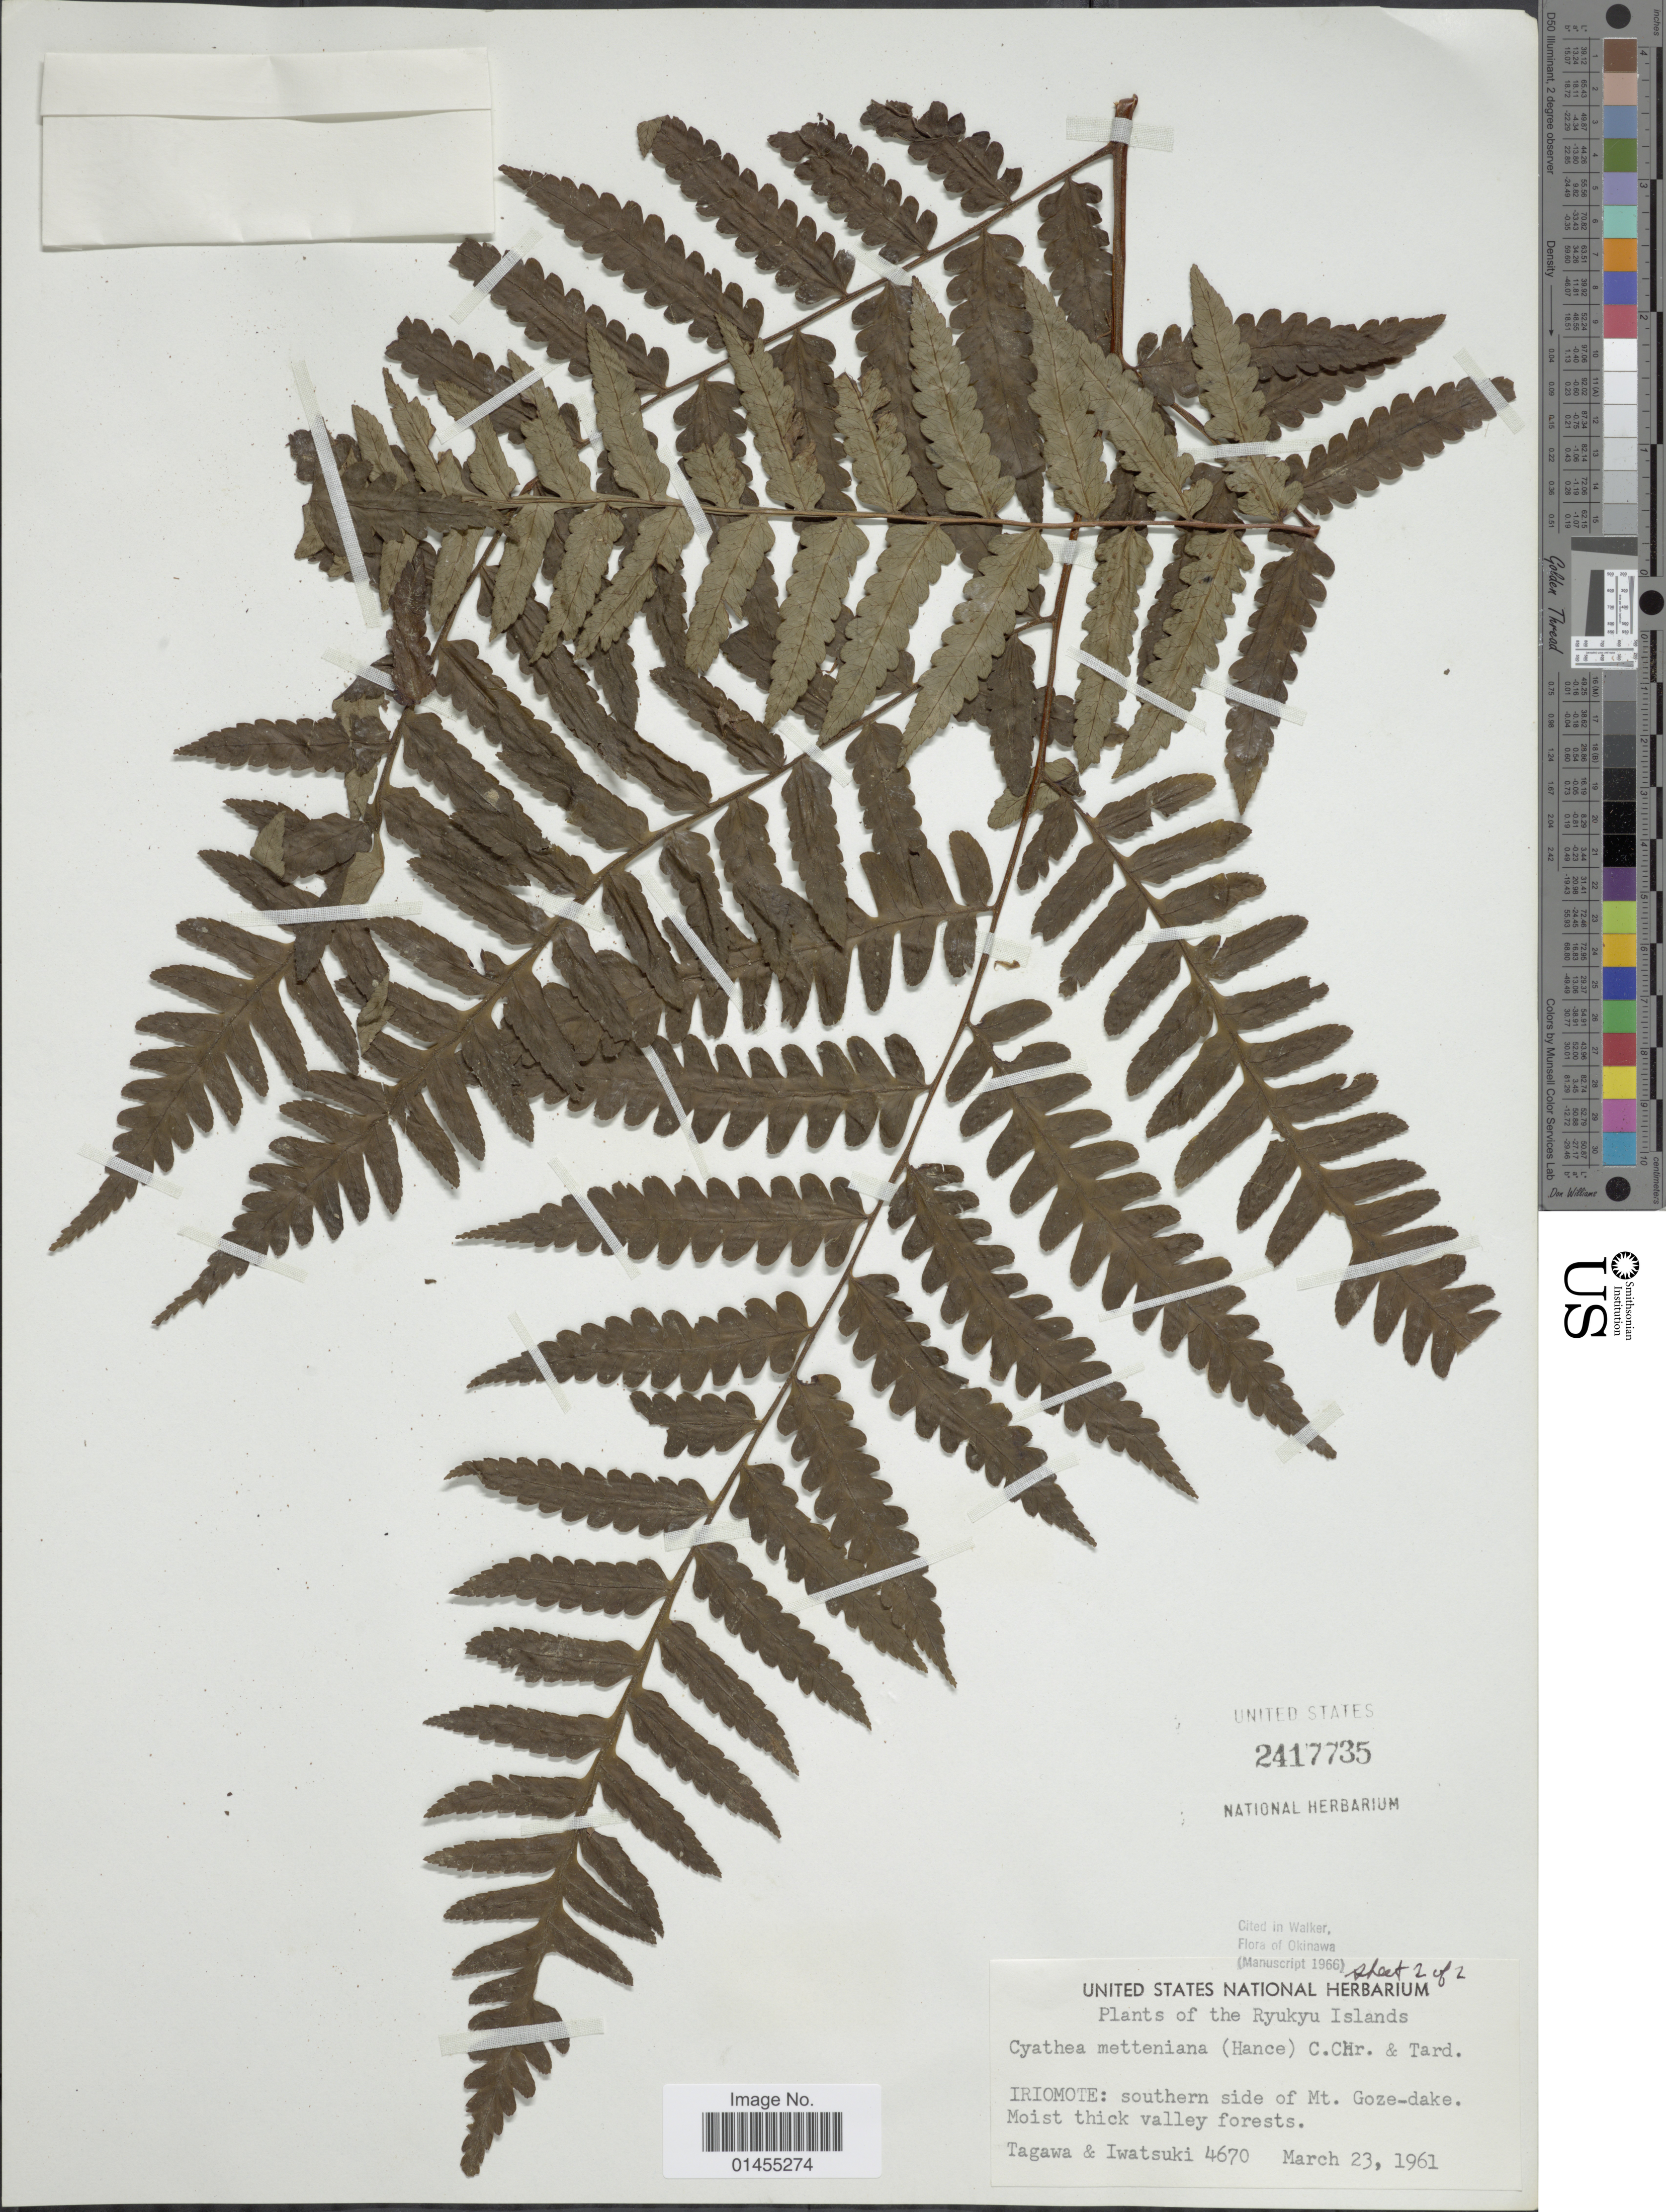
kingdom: Plantae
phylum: Tracheophyta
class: Polypodiopsida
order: Cyatheales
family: Cyatheaceae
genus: Alsophila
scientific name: Alsophila metteniana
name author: Hance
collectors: Tagawa & K. Iwatsuki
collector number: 4670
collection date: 1961-03-23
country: Japan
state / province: Okinawa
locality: Ryukyu Islands, Iriomote: southern side of Mt. Goze-dake.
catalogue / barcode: US 2417735